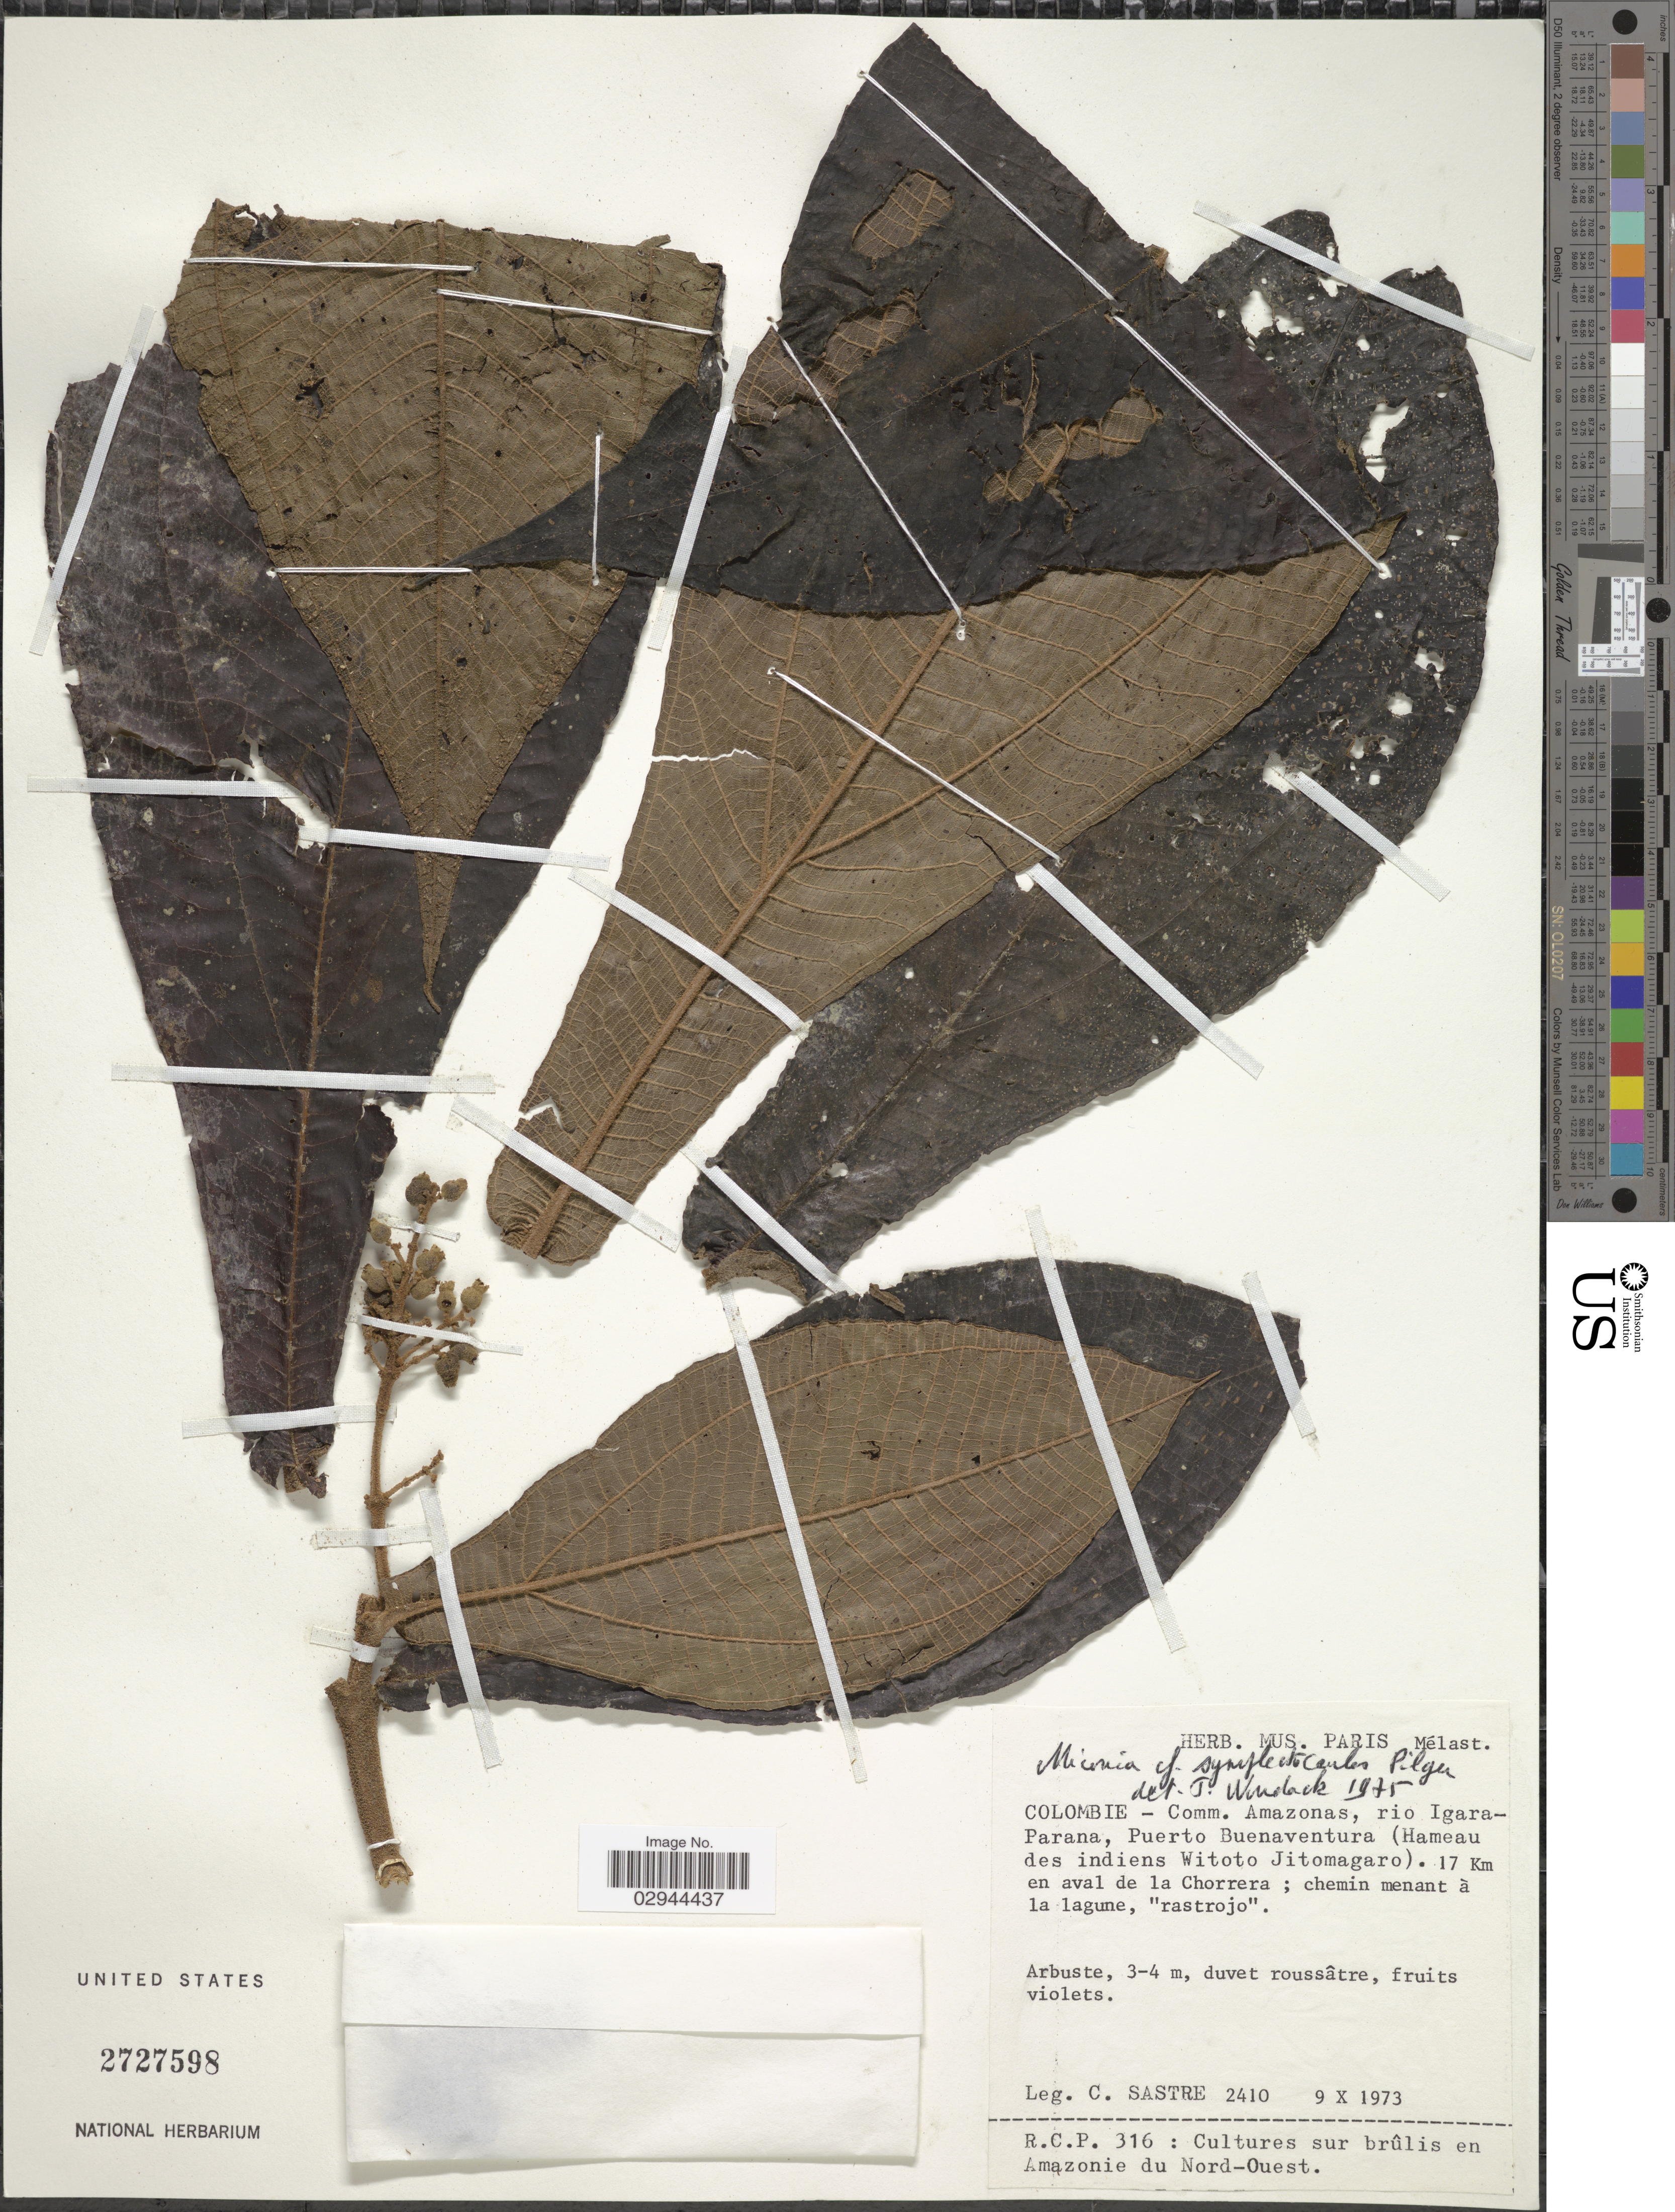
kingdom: Plantae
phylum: Tracheophyta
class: Magnoliopsida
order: Myrtales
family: Melastomataceae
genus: Miconia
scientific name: Miconia tomentosa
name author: (Rich.) D. Don ex DC.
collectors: C. Sastre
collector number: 2410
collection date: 1973-10-09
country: Colombia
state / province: Amazônas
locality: Comm. Amazonas, rio Igara-Parana, Puerto Buenaventura (Hameau des indiens Witoto Jitomagaro). 17 km en aval de la Chorrera.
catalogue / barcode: US 2727598